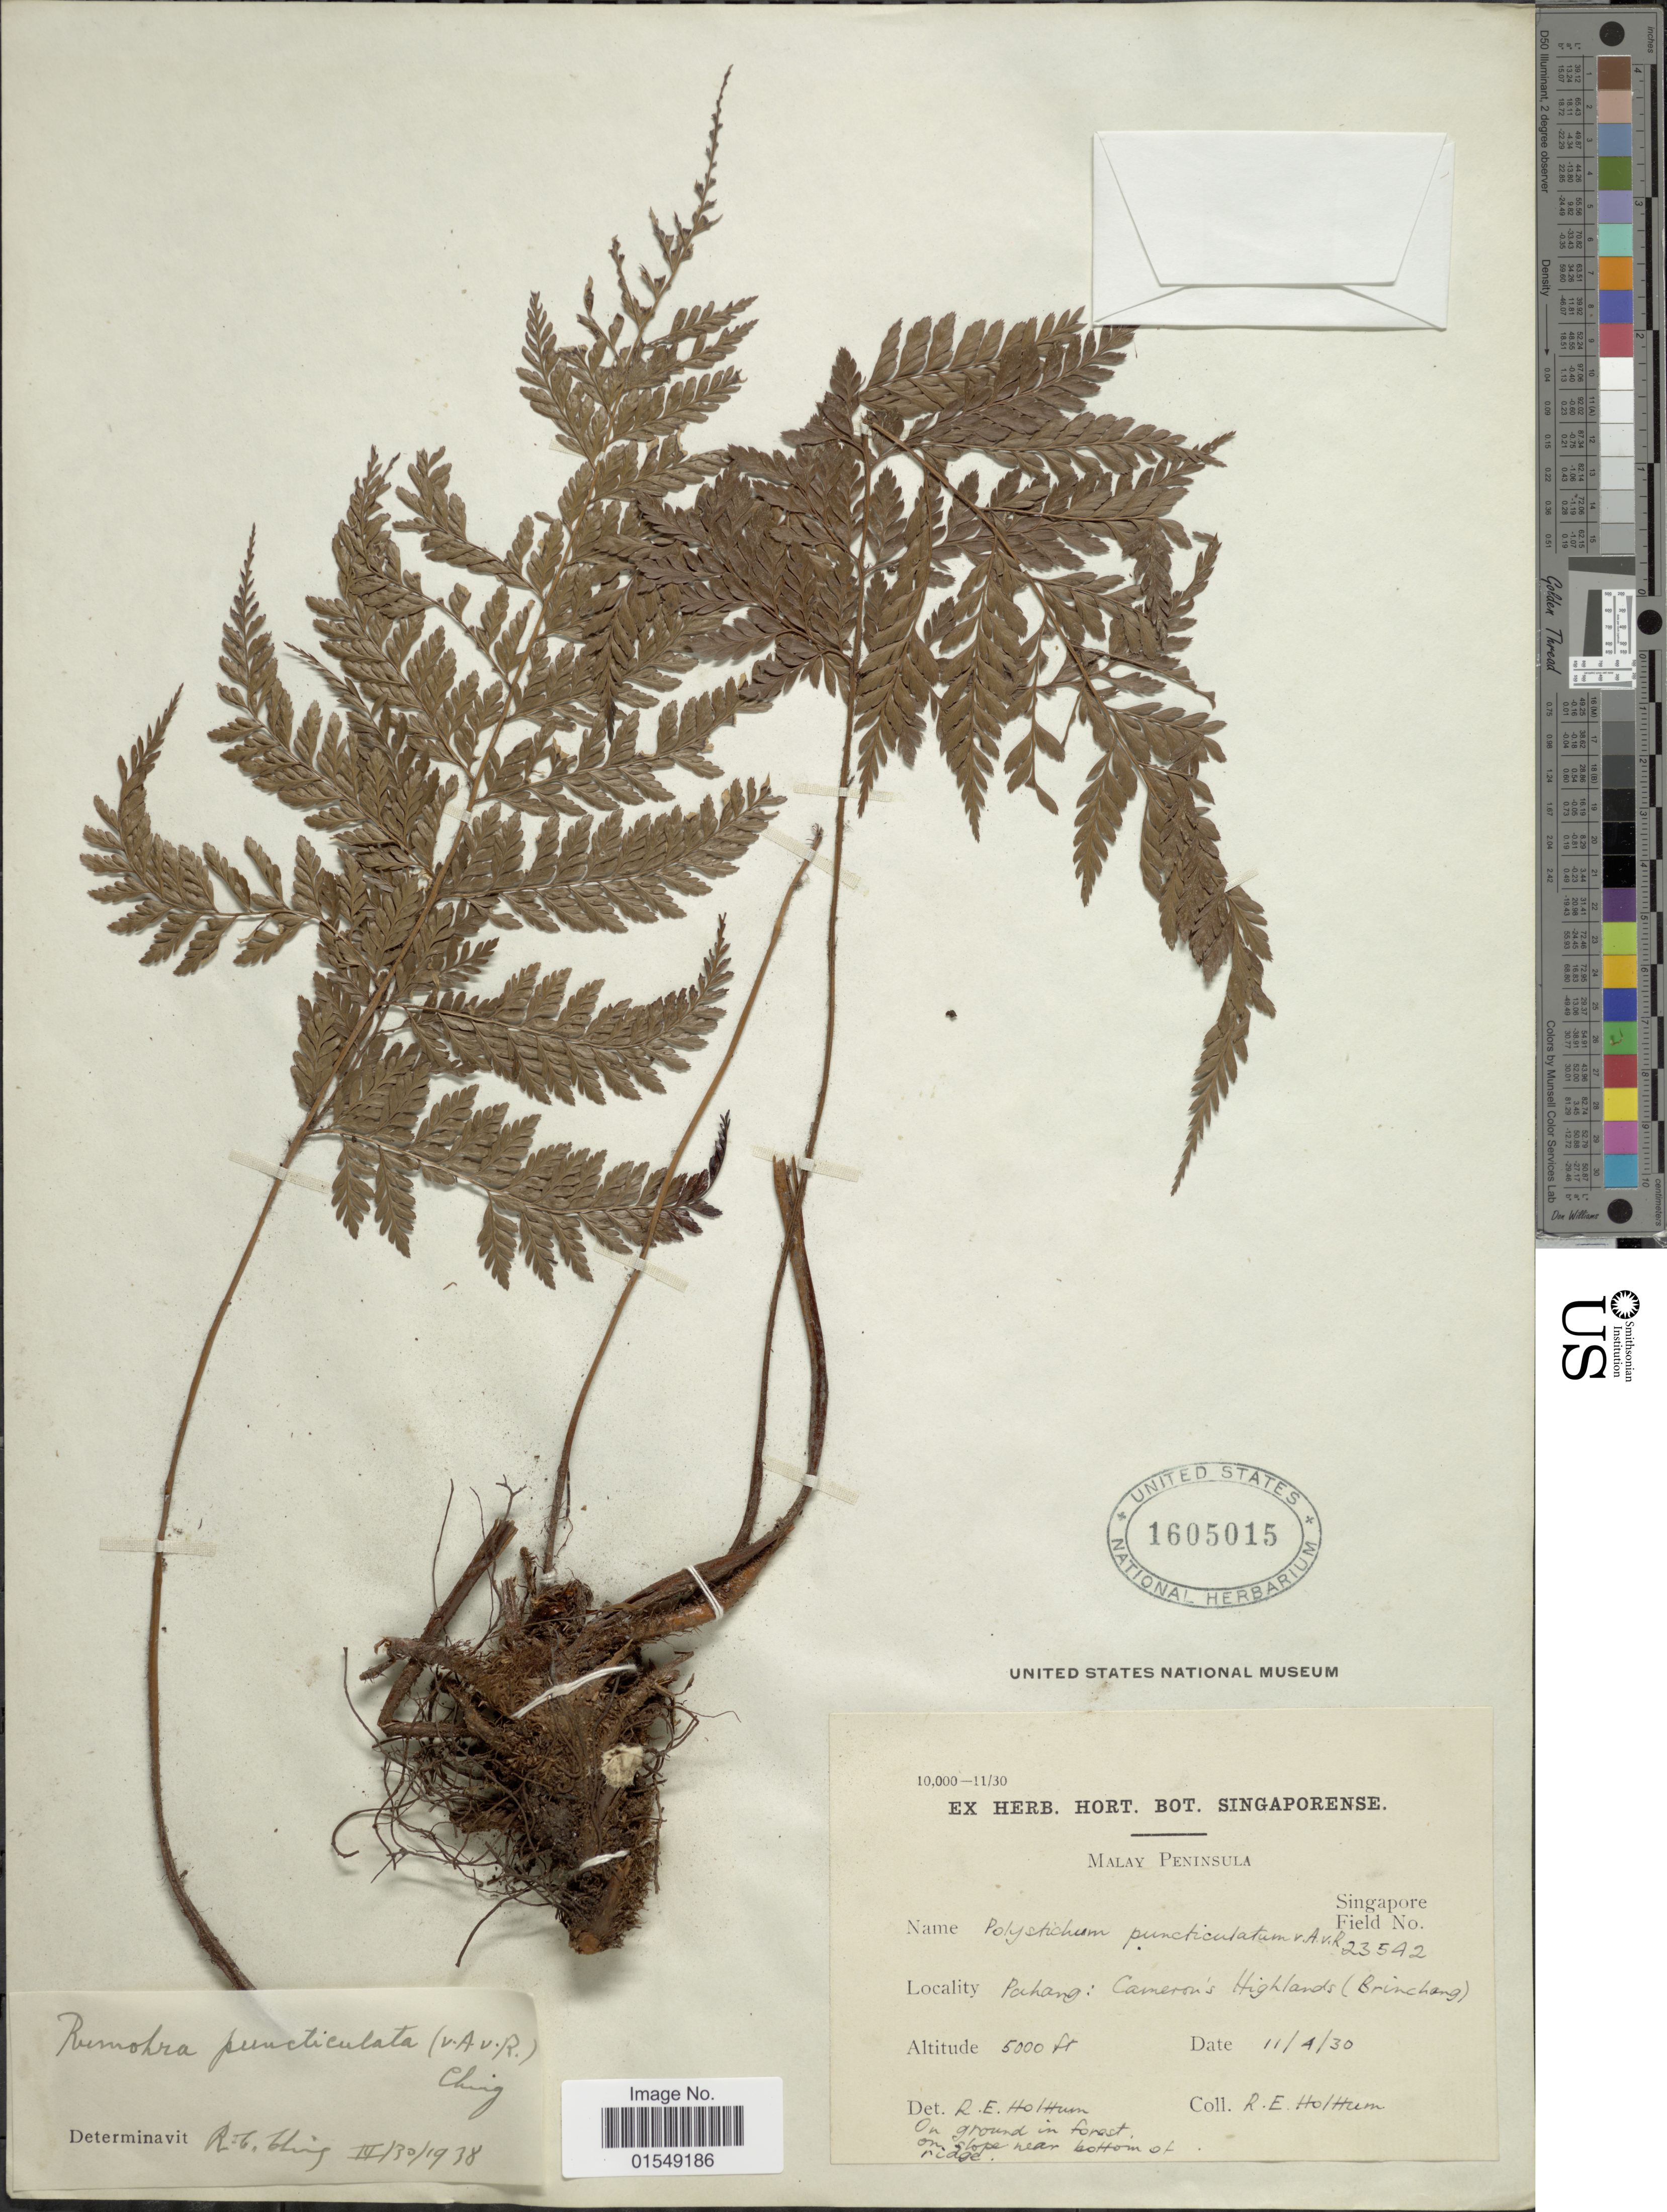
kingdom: Plantae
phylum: Tracheophyta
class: Polypodiopsida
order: Polypodiales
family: Dryopteridaceae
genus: Arachniodes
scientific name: Arachniodes puncticulata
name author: (Alderw.) Ching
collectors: R. E. Holttum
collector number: Singapore Field 23542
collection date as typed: Transcribed d/m/y: 11/4/30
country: Malaysia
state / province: Pahang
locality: Malay Peninsula, Cameron's Highlands (Brinchang)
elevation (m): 1524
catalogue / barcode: US 1605015